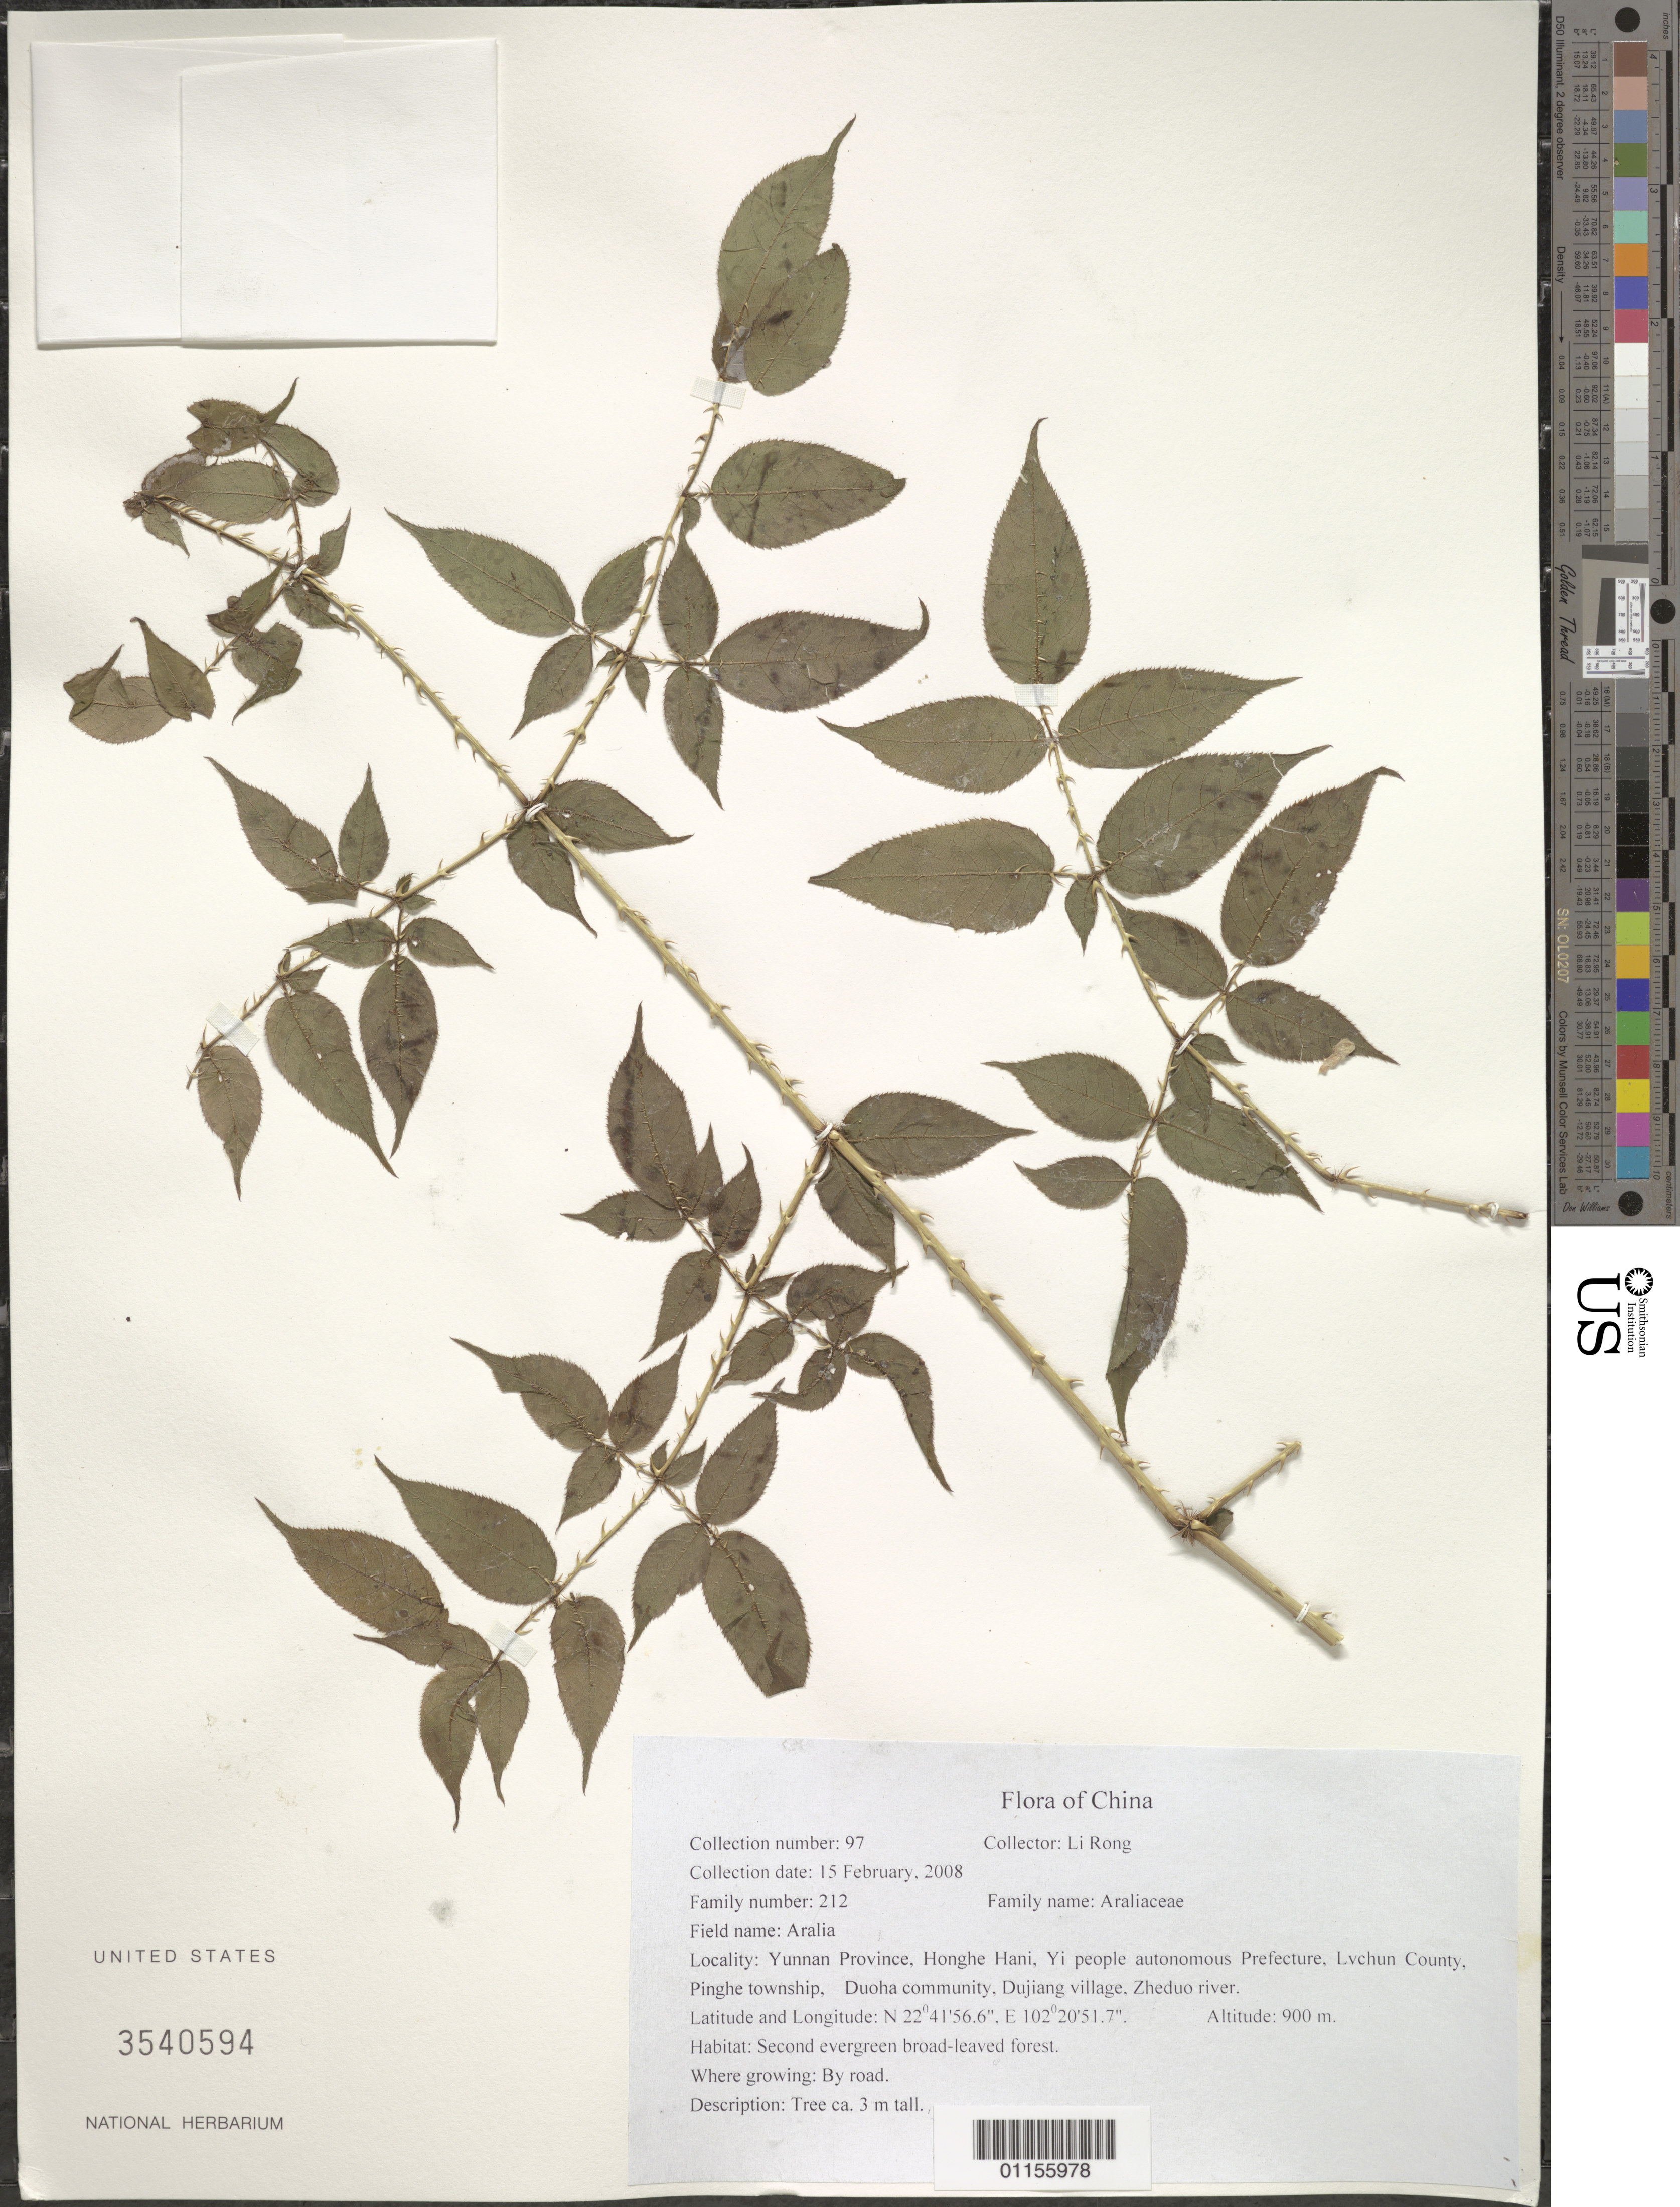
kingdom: Plantae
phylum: Tracheophyta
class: Magnoliopsida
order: Apiales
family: Araliaceae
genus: Aralia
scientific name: Aralia sp.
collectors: R. Li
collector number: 97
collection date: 2008-02-15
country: China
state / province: Yunnan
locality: Honghe Hani, Yi people autonomous Prefecture. Lvchun County. Pinghe township. Duoha community, Dujiang village, Zheduo river.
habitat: Tree, growing in the second evergreen broad-leaved forest. By road.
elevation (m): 900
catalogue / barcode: US 3540594